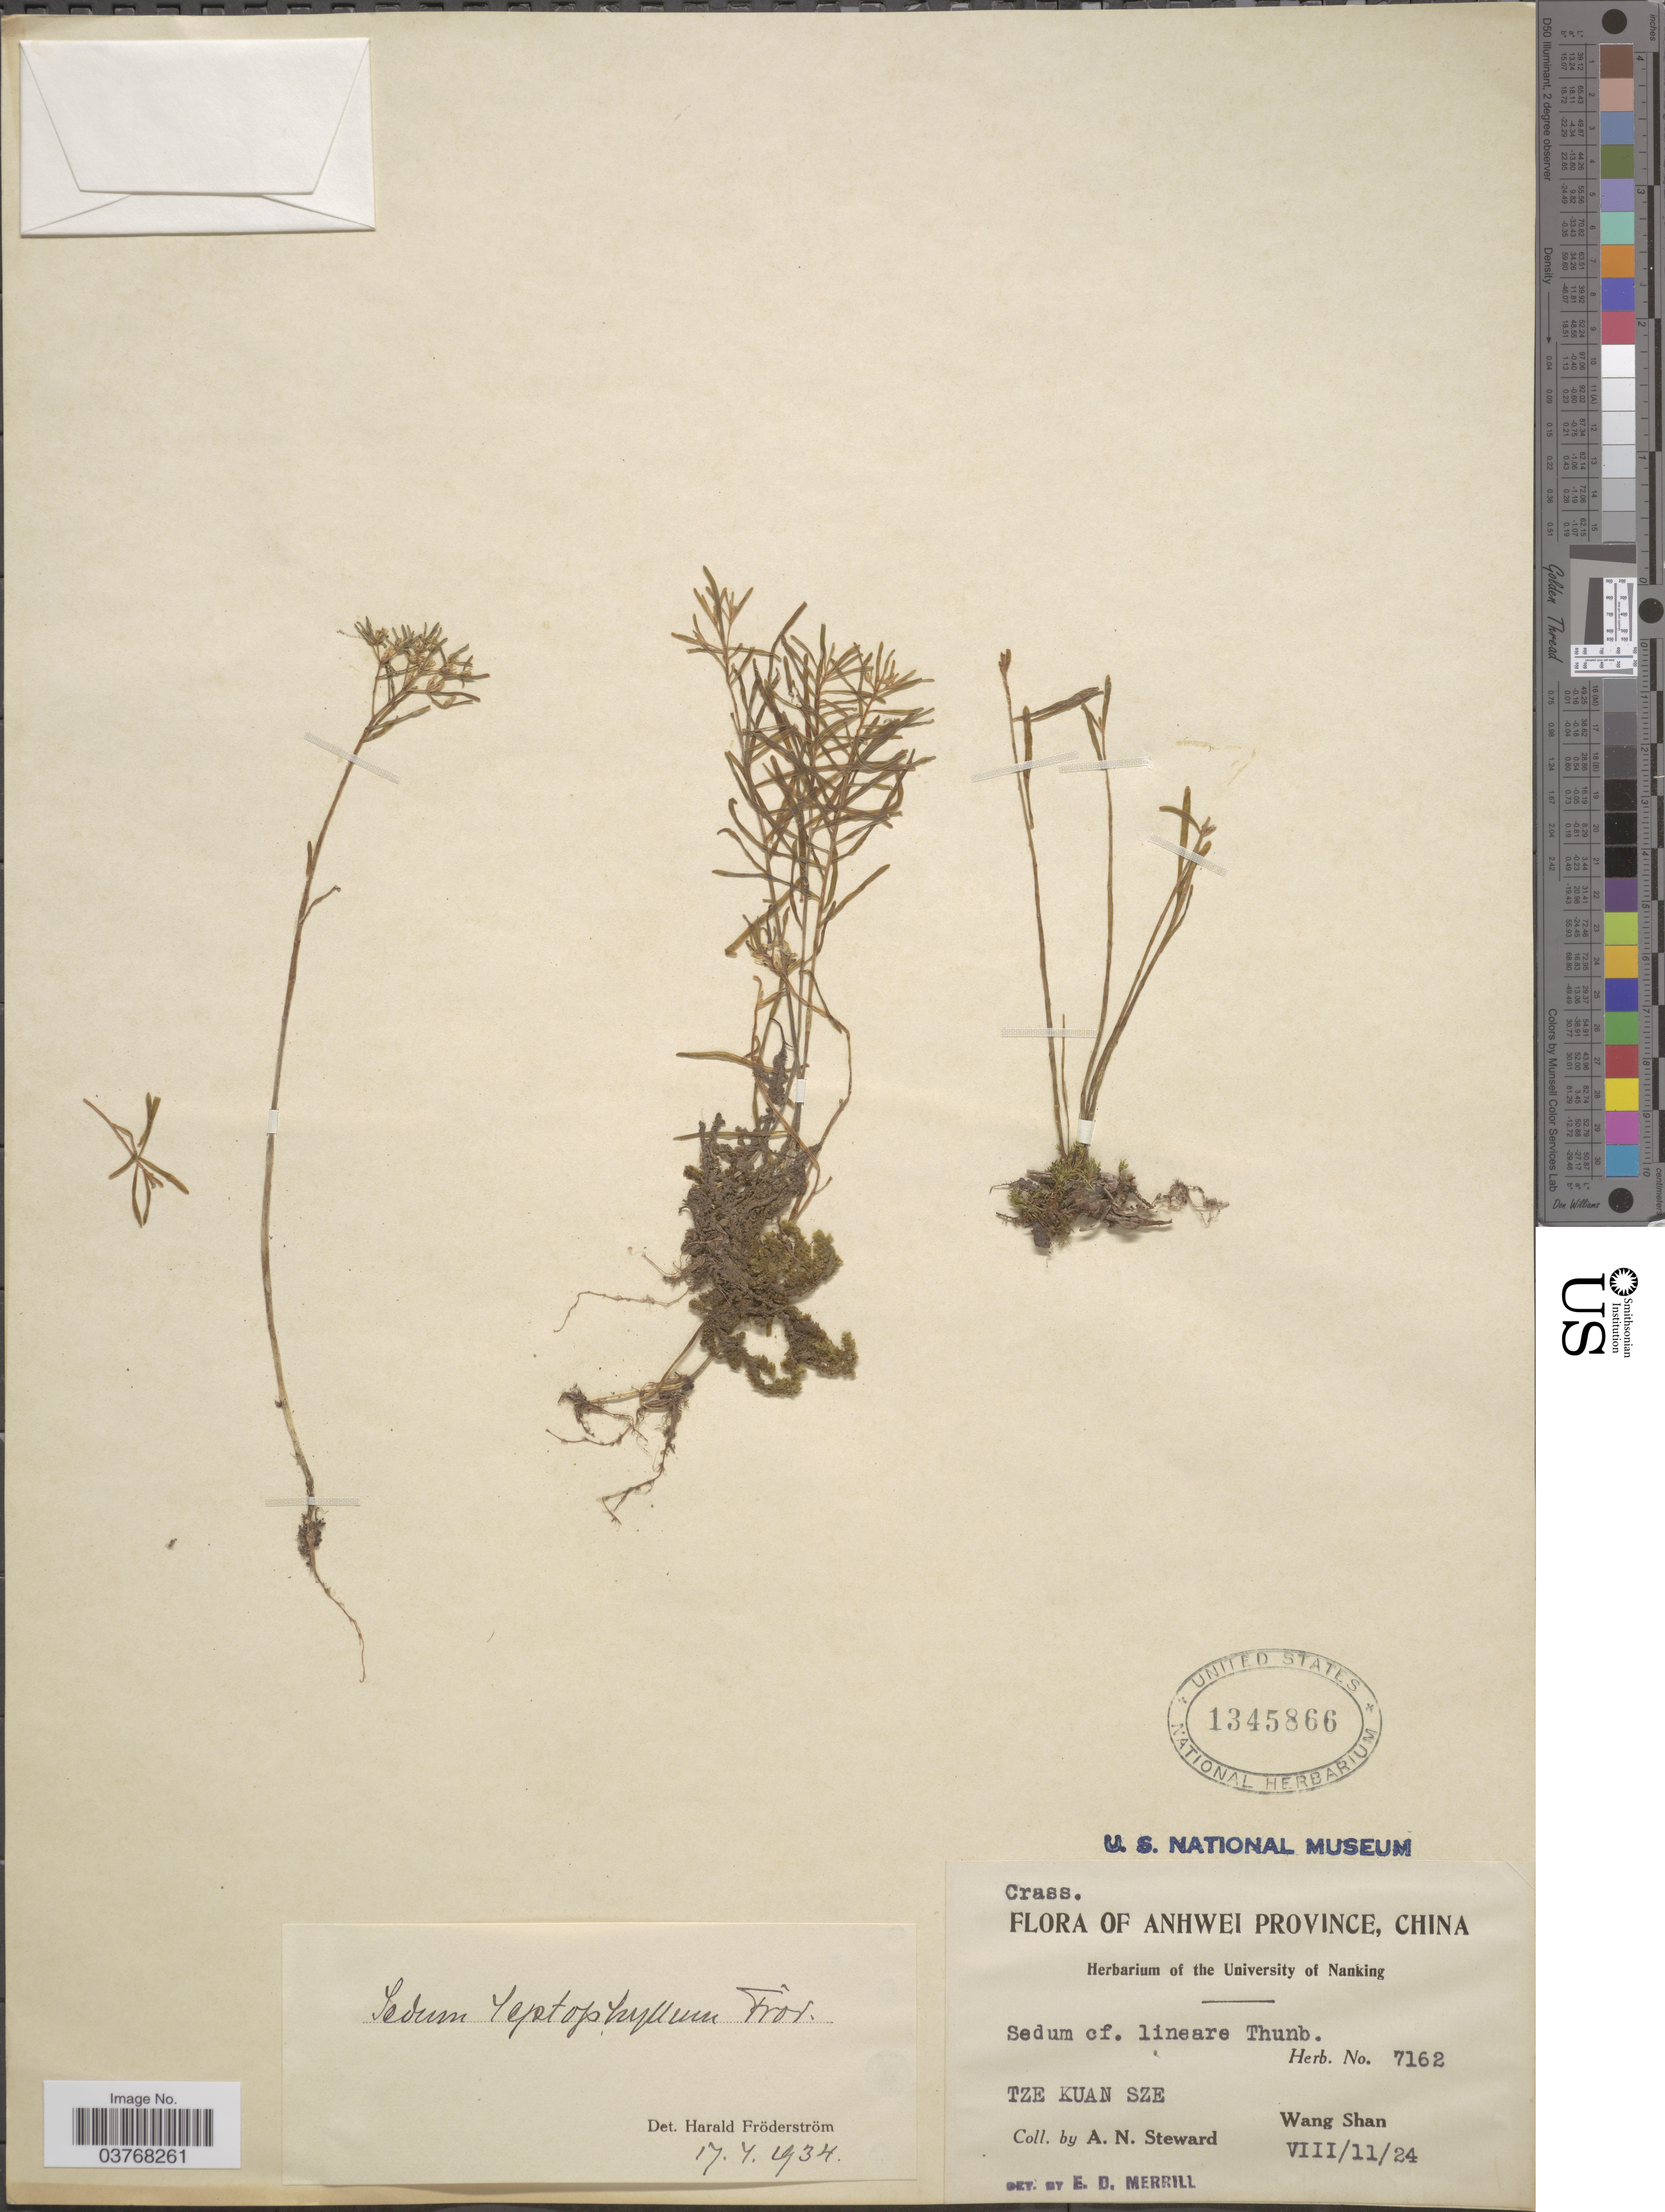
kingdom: Plantae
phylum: Tracheophyta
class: Magnoliopsida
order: Saxifragales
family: Crassulaceae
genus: Sedum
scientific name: Sedum leptophyllum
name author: Fröd.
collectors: A. N. Steward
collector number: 7162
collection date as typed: Transcribed d/m/y: 11/8/24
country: China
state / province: Anhui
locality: Anhwei Province. Tze Kuan Sze. Wang Shan.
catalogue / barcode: US 1345866